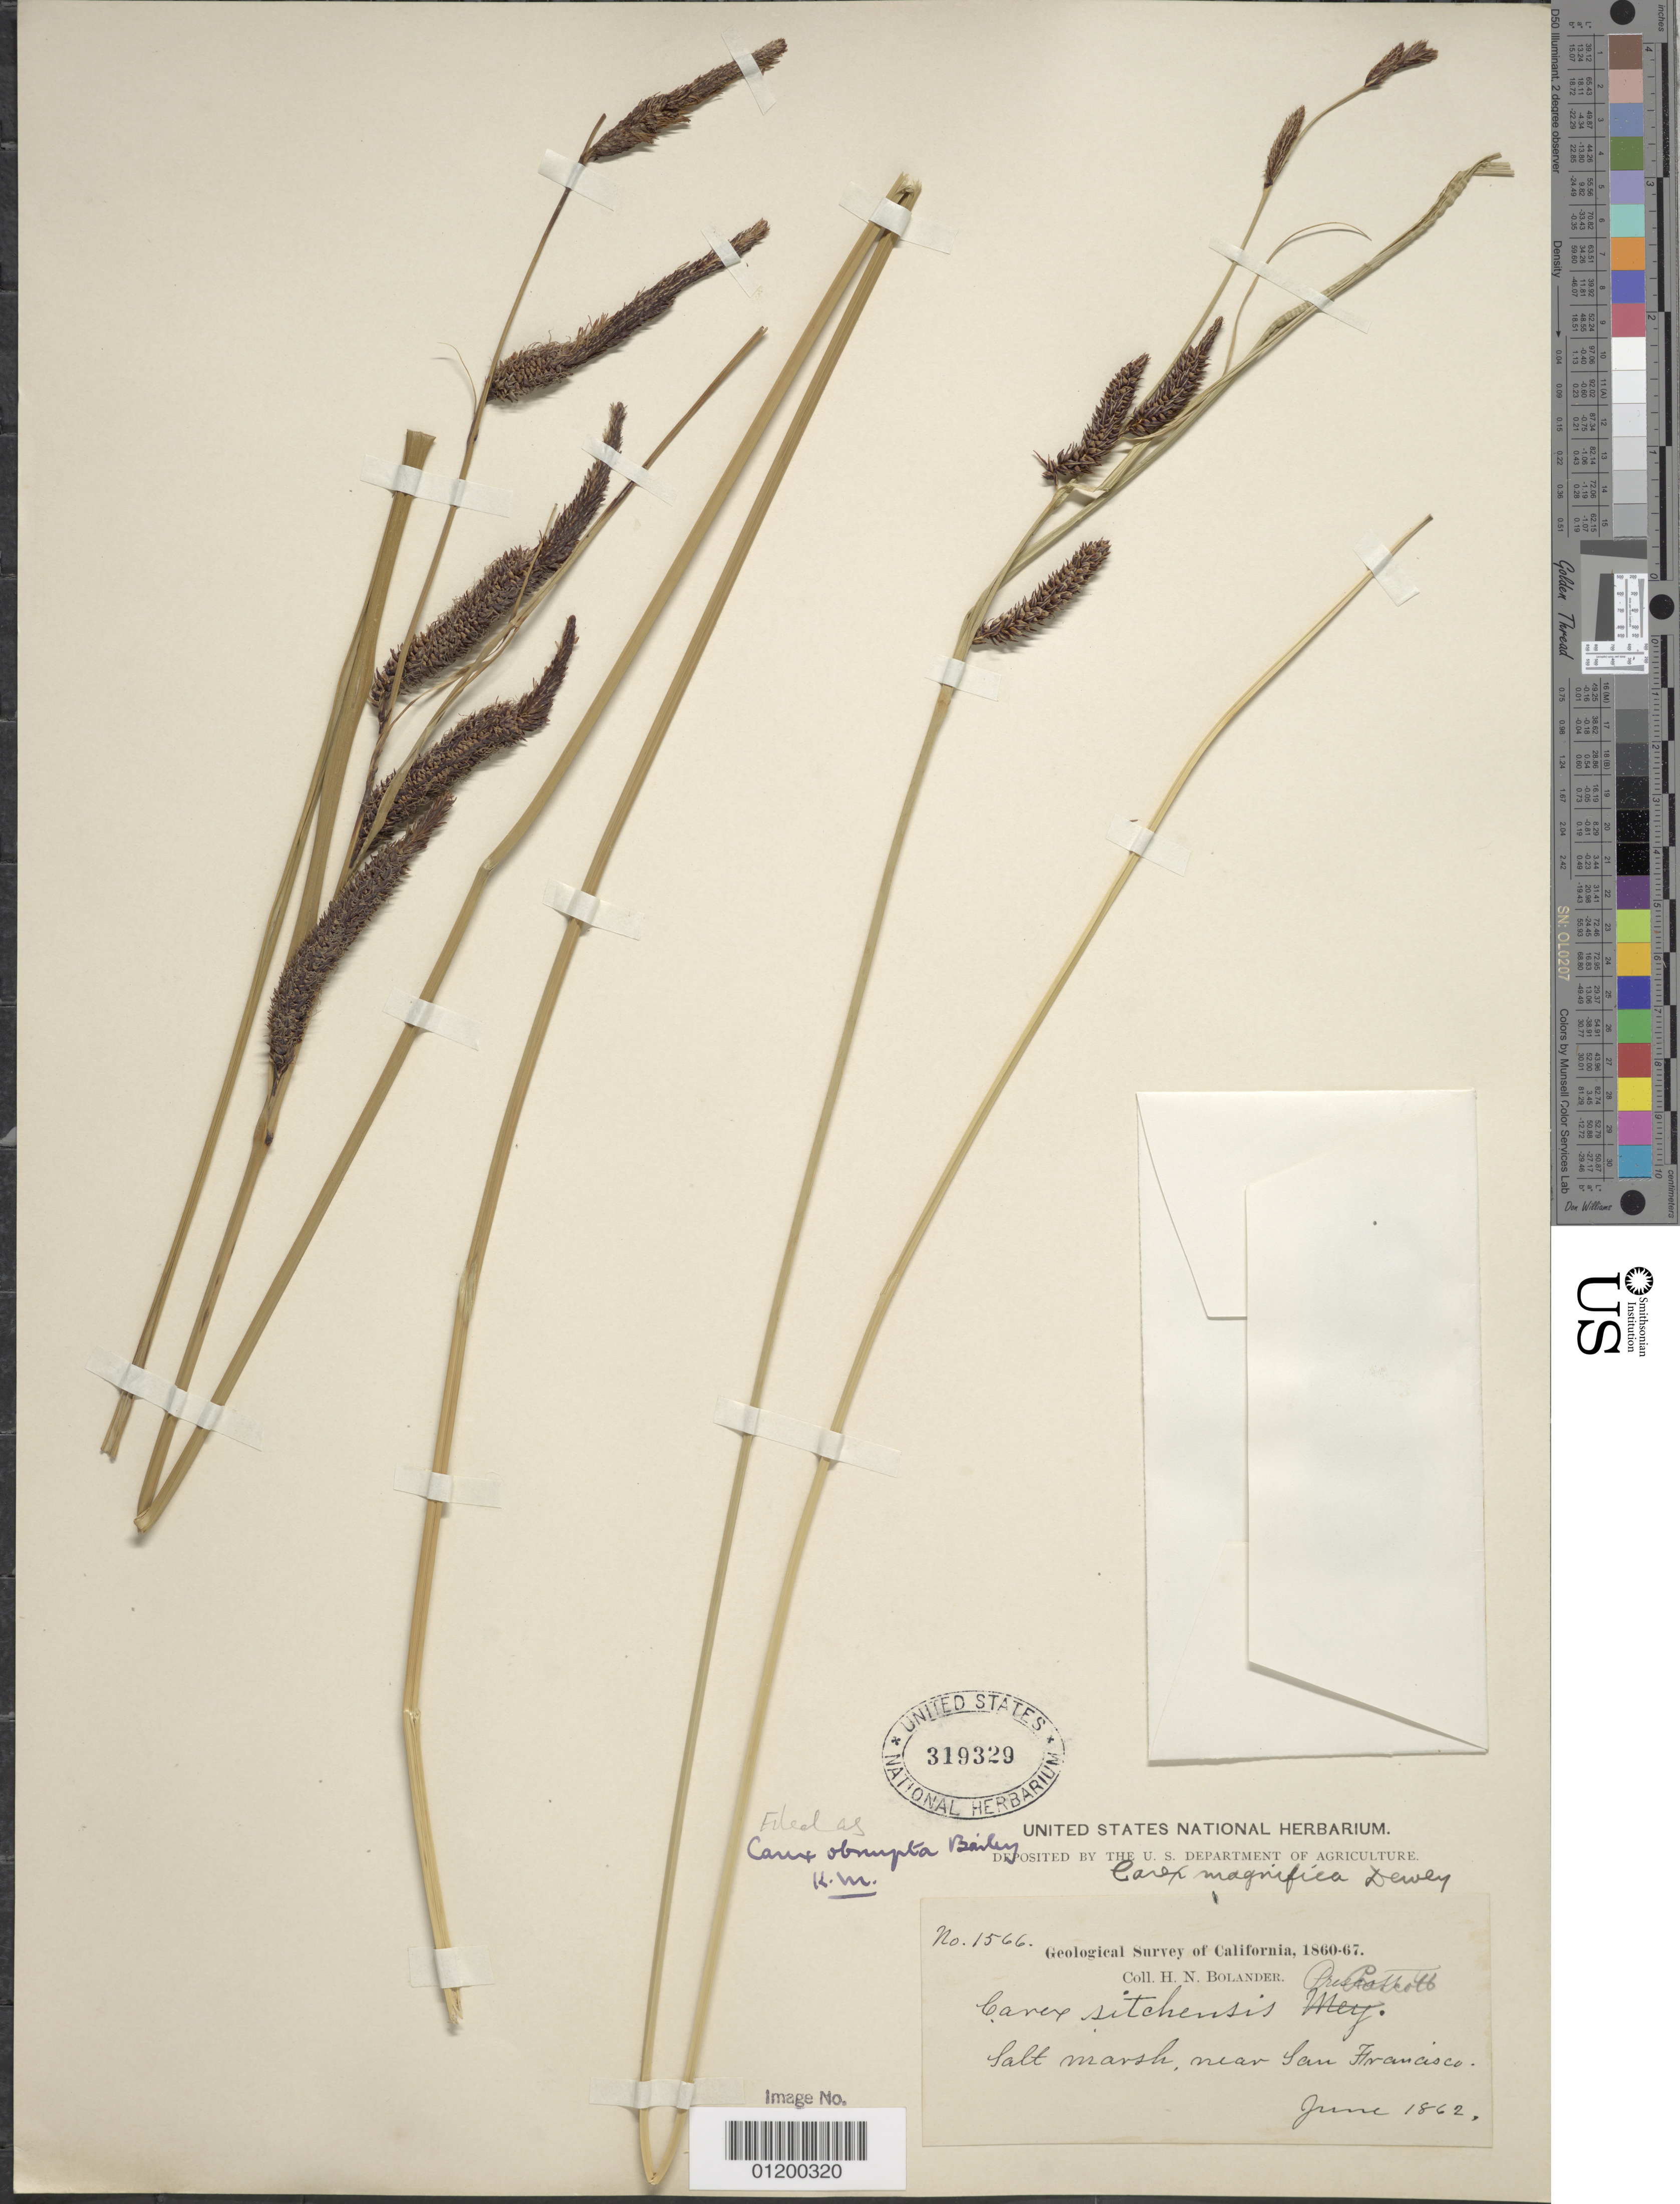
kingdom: Plantae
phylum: Tracheophyta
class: Liliopsida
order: Poales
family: Cyperaceae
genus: Carex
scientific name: Carex obnupta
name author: L.H. Bailey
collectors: H. Bolander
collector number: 1566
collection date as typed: Jun 1862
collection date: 1862-06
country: United States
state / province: California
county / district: San Francisco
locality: Salt marsh, near San Francisco.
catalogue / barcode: US 319329